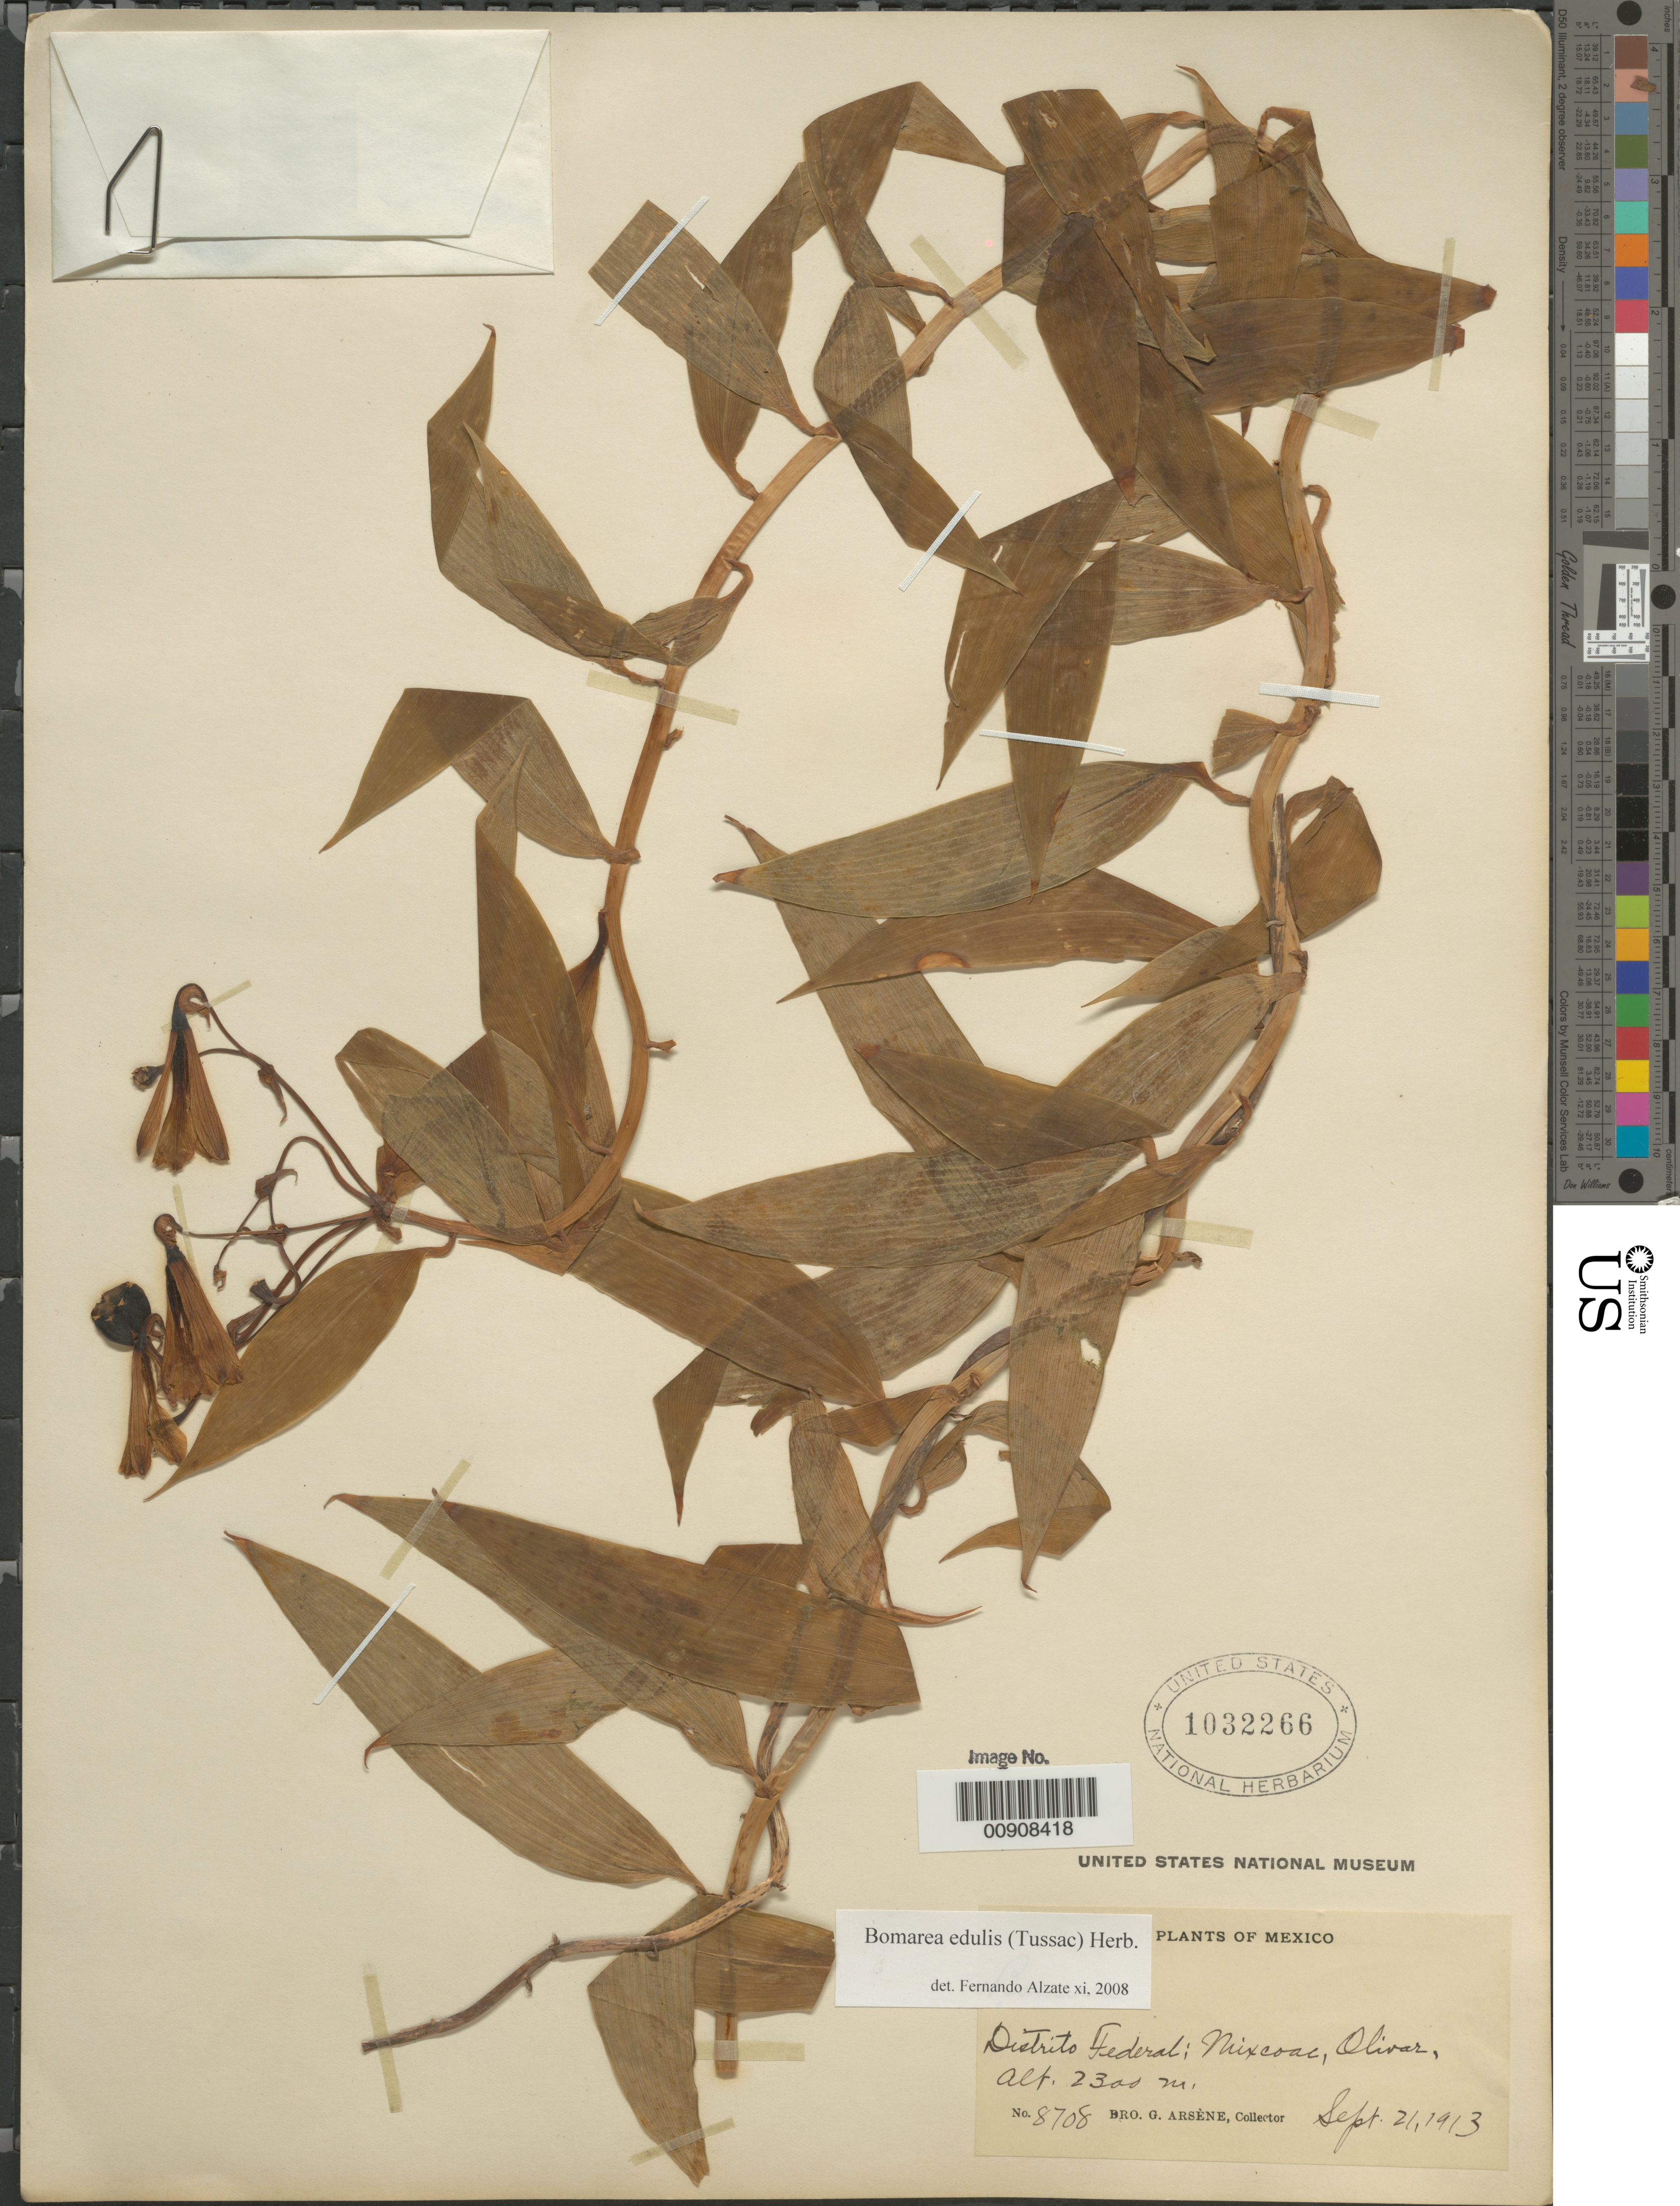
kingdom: Plantae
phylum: Tracheophyta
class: Liliopsida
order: Liliales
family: Alstroemeriaceae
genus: Bomarea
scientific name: Bomarea sp.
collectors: Bro. G. Arsène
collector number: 8708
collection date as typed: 21 Sep 1913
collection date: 1913-09-21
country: Mexico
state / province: Distrito Federal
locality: Distrito Federal: Mixcoac, Olivar.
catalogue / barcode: US 1032266